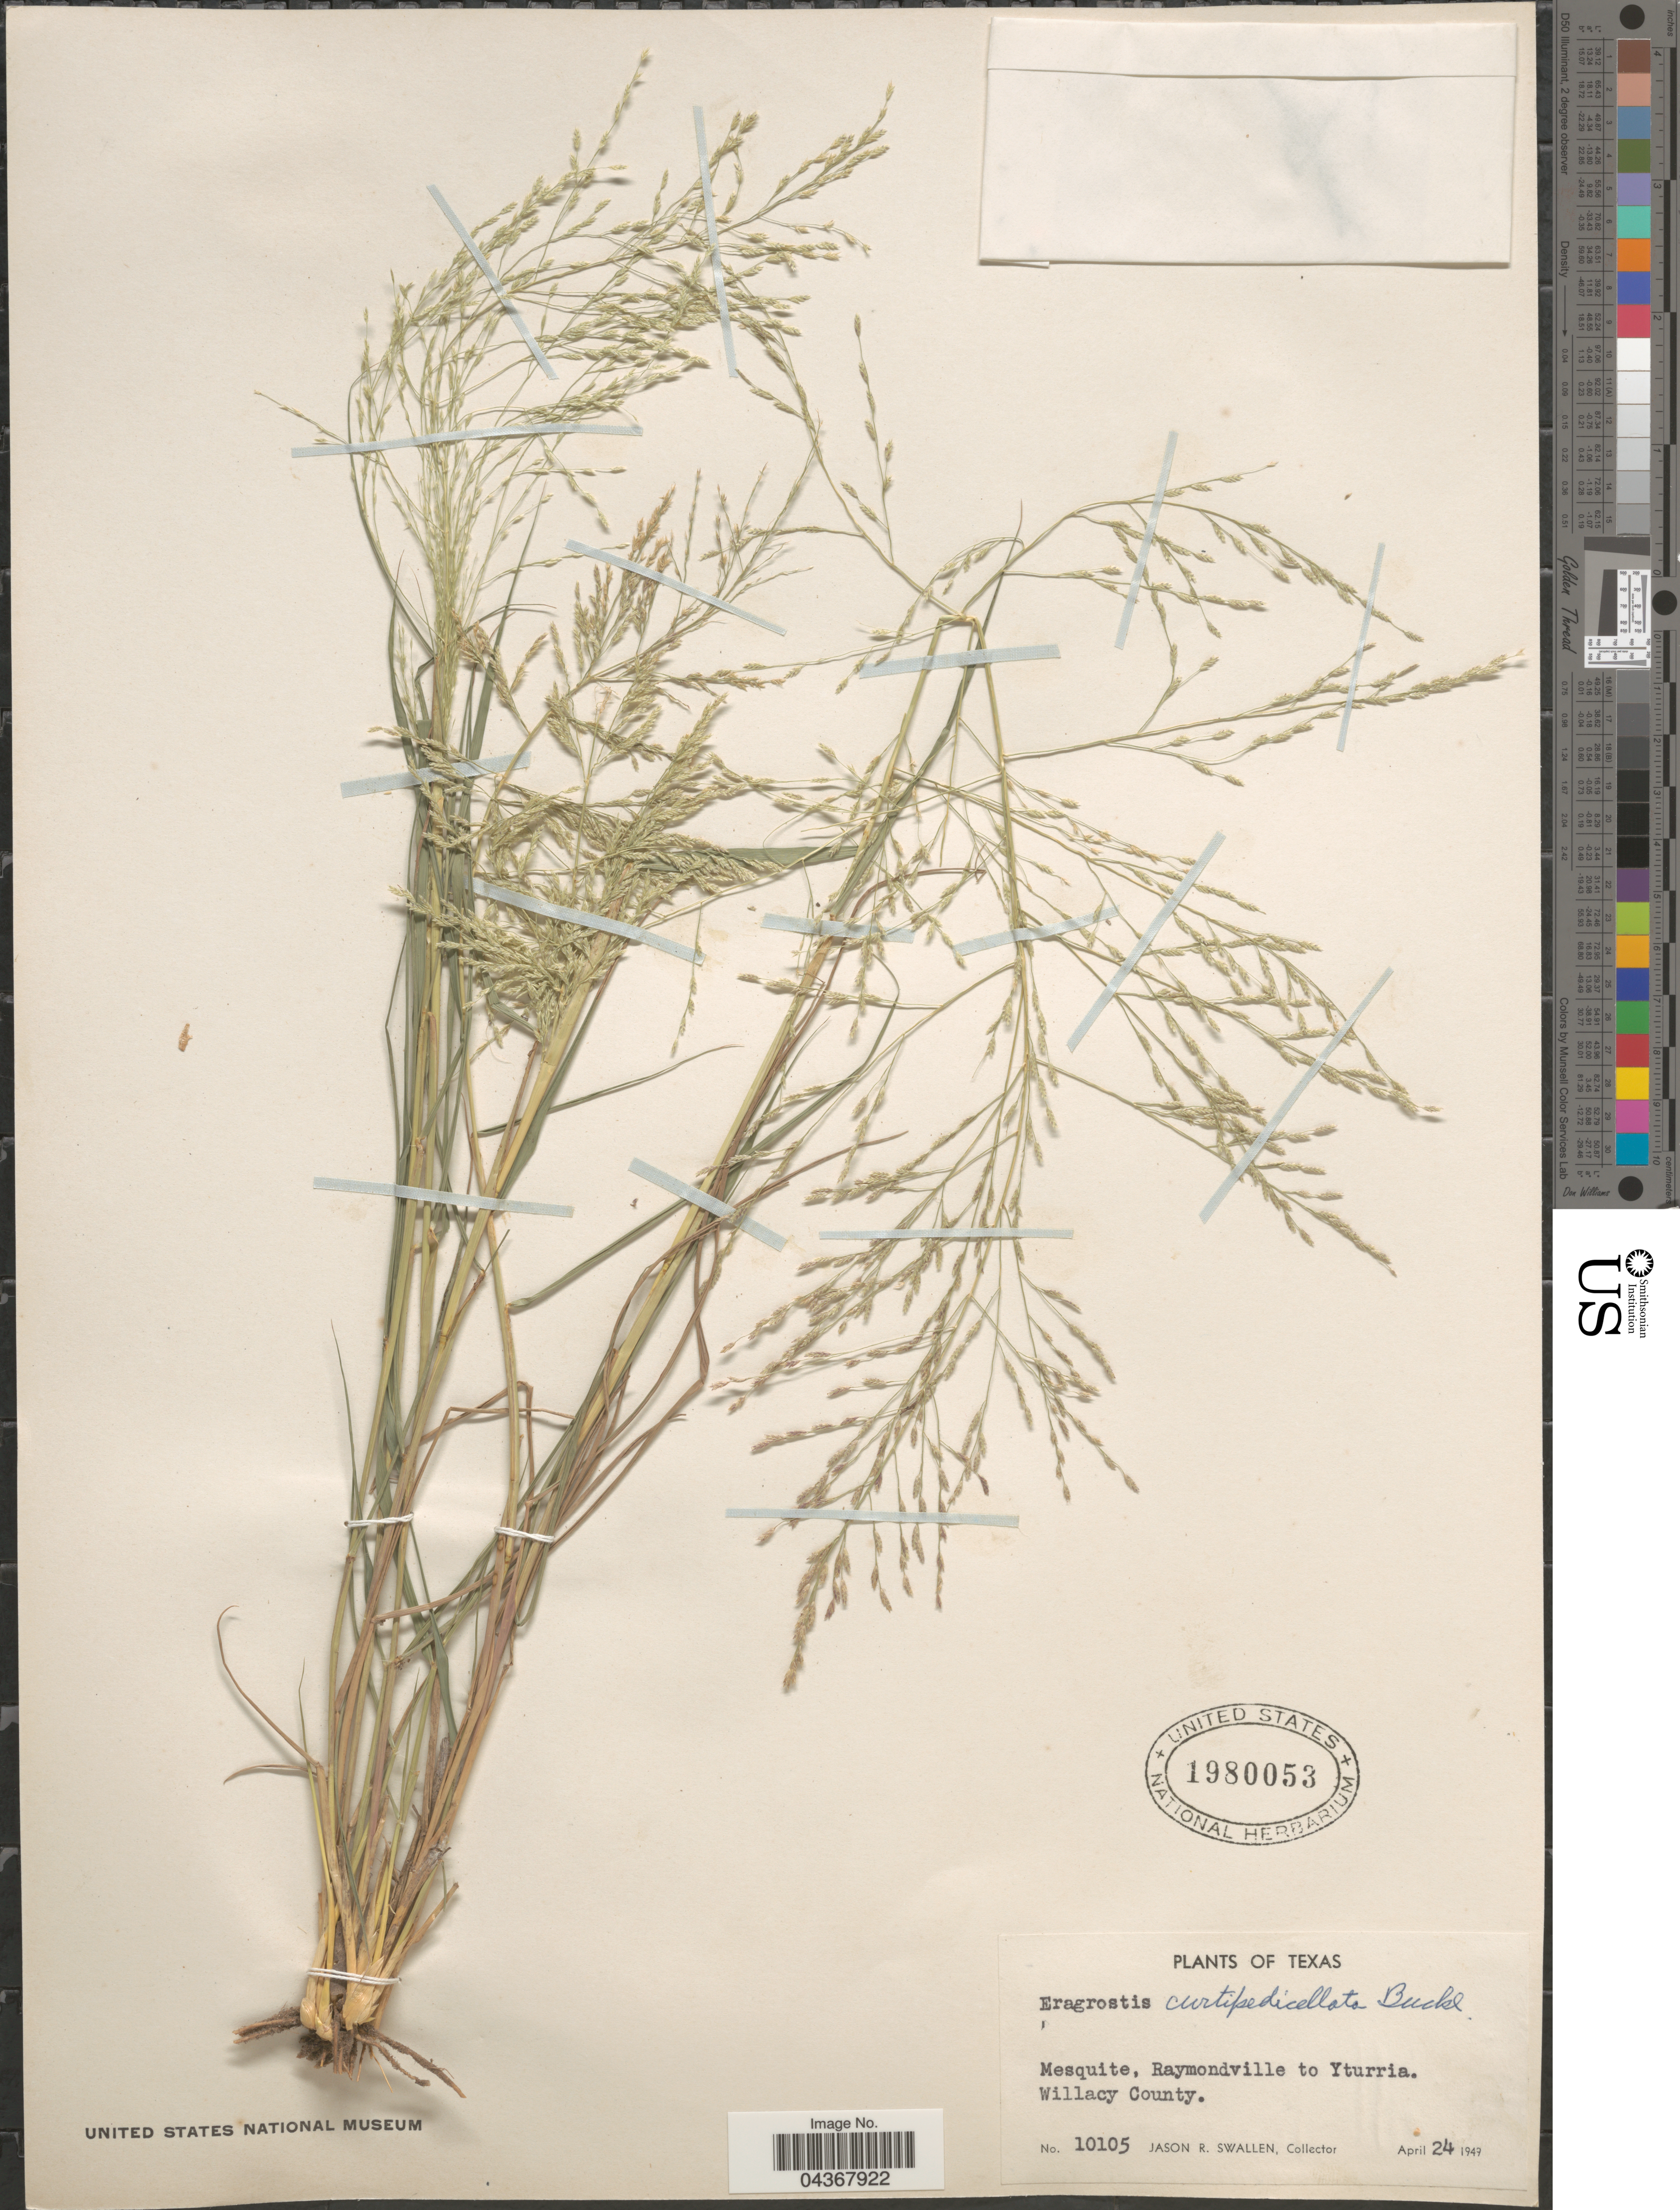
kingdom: Plantae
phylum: Tracheophyta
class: Liliopsida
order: Poales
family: Poaceae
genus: Eragrostis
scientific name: Eragrostis curtipedicellata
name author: Buckley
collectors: J. R. Swallen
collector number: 10105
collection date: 1949-04-24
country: United States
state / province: Texas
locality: Mesquite, Raymondville to Yturria. Willacy County.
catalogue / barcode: US 1980053